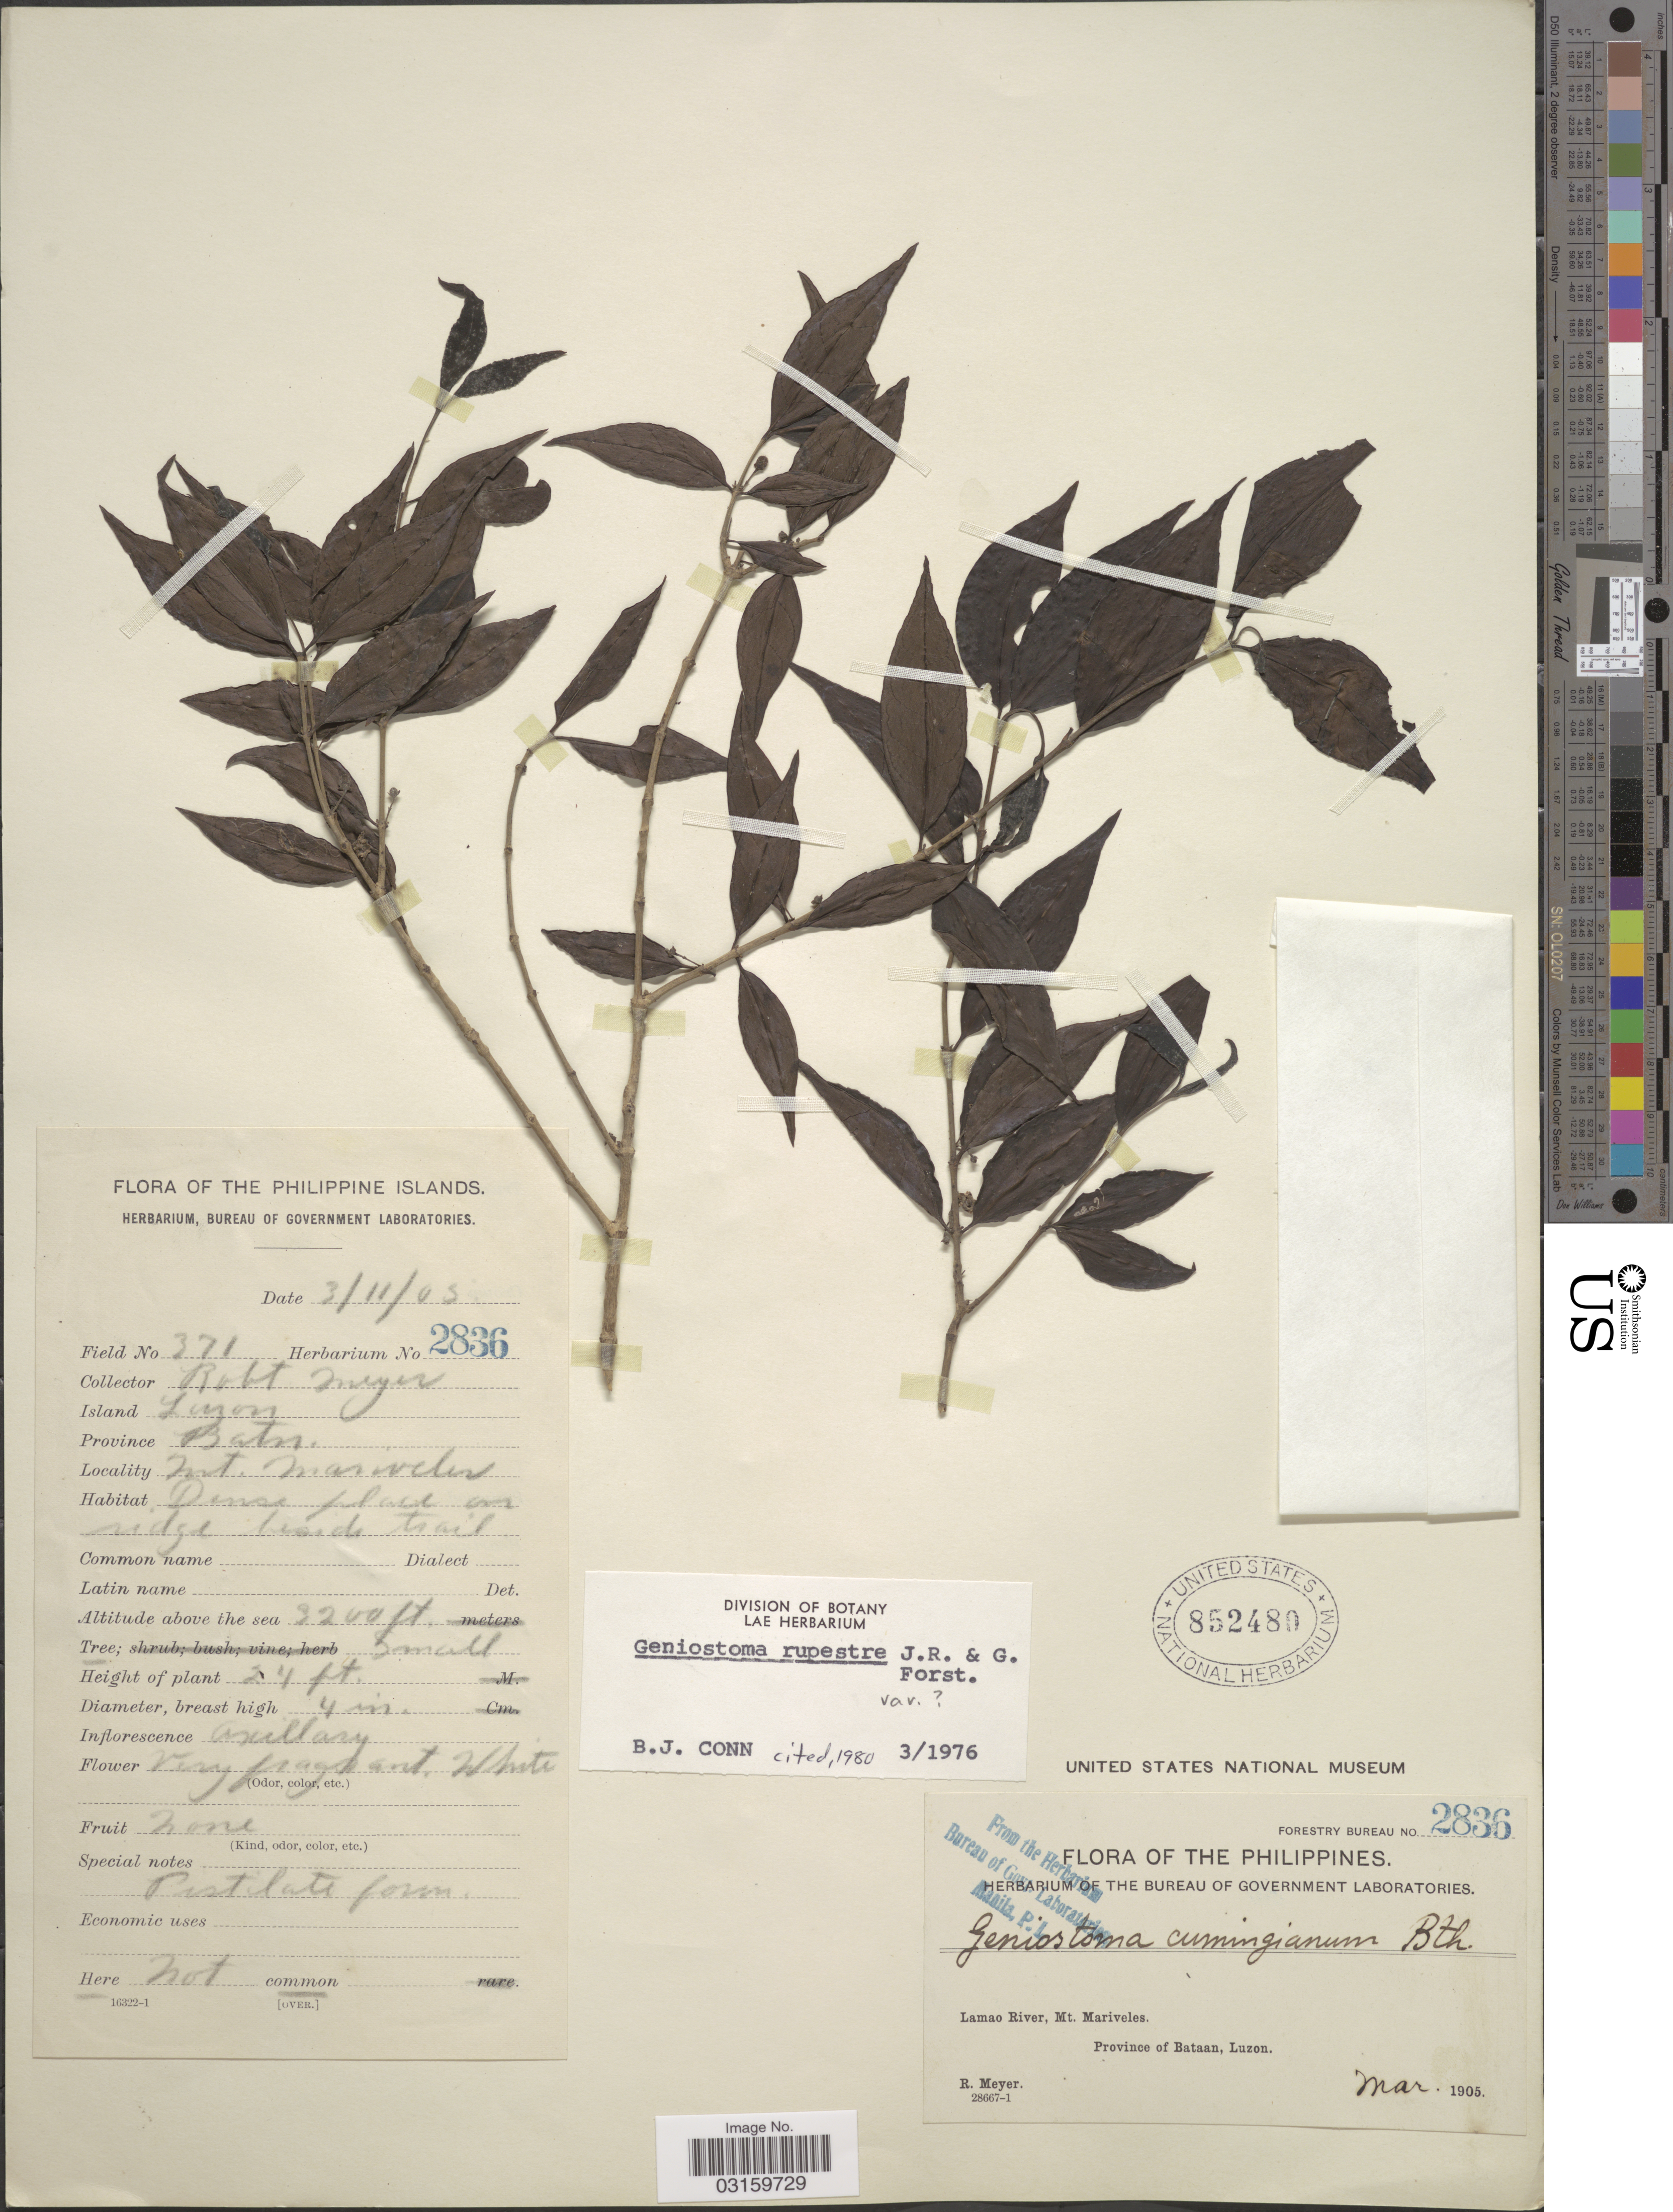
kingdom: Plantae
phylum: Tracheophyta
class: Magnoliopsida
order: Gentianales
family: Loganiaceae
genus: Geniostoma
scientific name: Geniostoma rupestre var. rupestre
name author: J.R. Forst. & G. Forst.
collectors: R. Meyer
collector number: Forestry Bureau 2836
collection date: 1905-11-03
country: Philippines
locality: Lamao River, Mt. Mariveles, Province of Bataan, Luzon.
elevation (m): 975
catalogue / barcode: US 852480